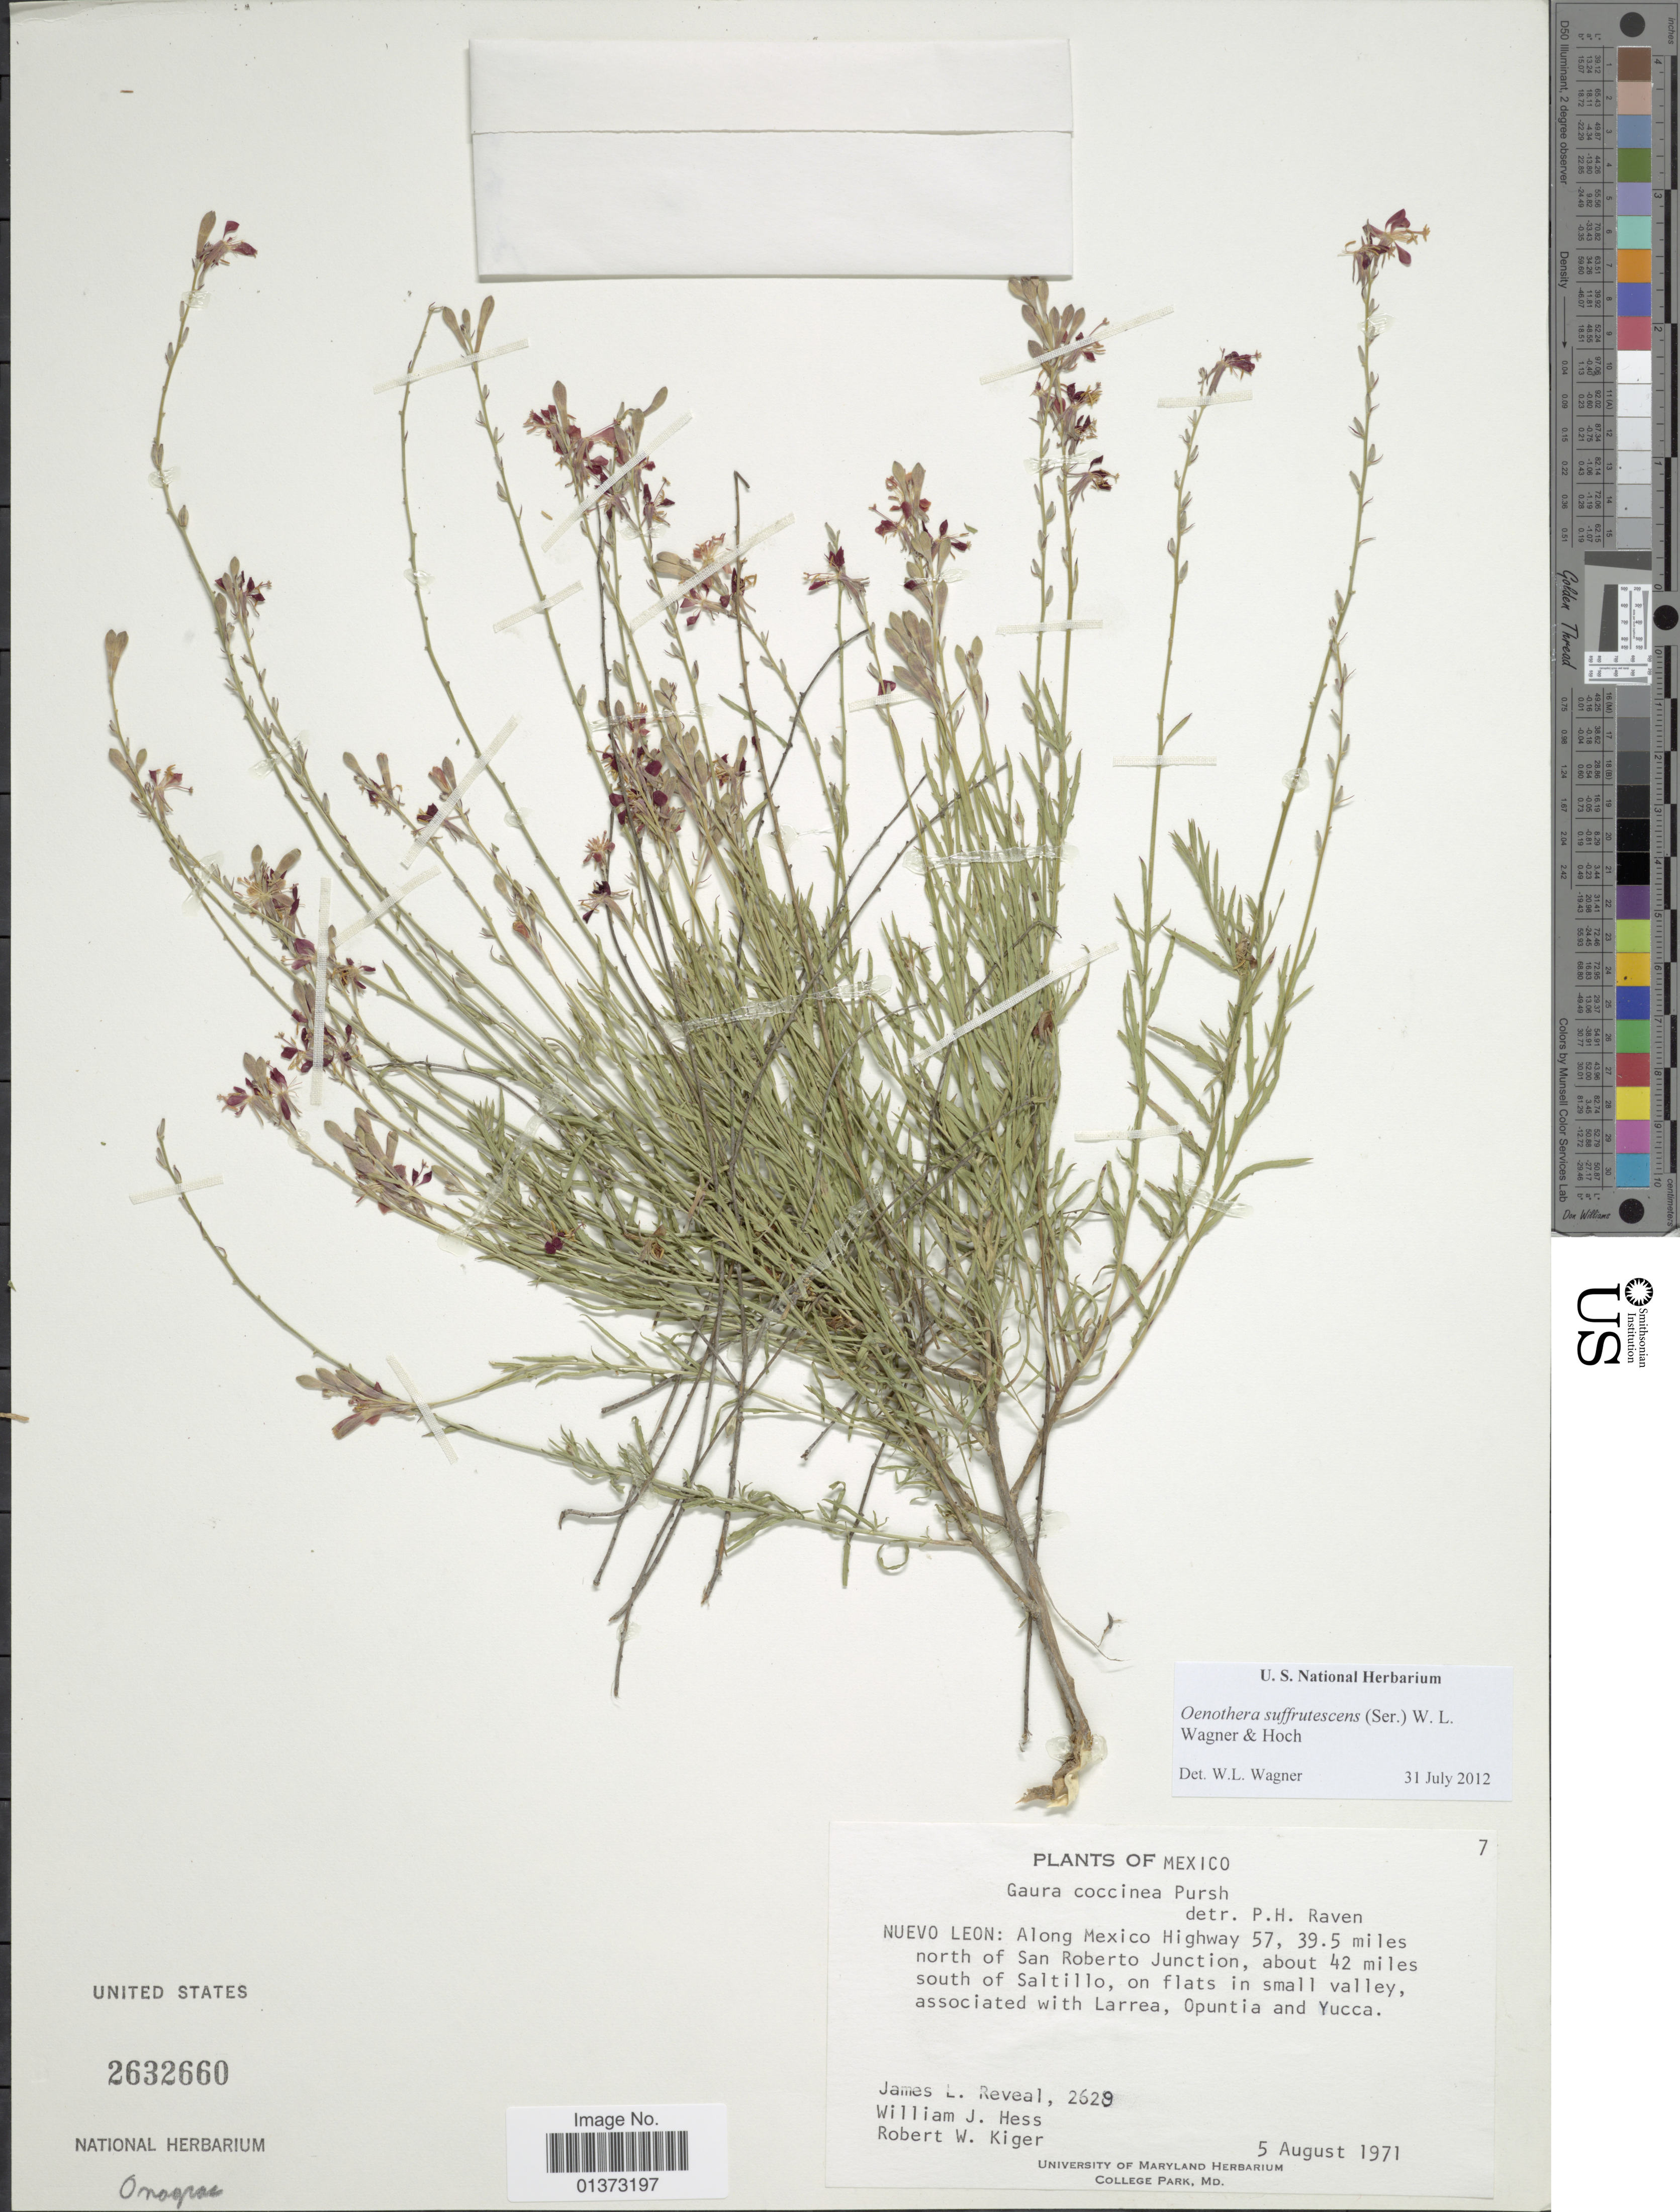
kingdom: Plantae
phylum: Tracheophyta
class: Magnoliopsida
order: Myrtales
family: Onagraceae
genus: Oenothera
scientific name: Oenothera suffrutescens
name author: (Ser.) W.L. Wagner & Hoch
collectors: J. L. Reveal, W. Hess & R. Kiger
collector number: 2629*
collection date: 1971-08-05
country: Mexico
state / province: Nuevo León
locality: Along Mexico Highway 57, 39.5 miles north of San Roberto Junction, about 42 miles south of Saltillo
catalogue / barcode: US 2632660